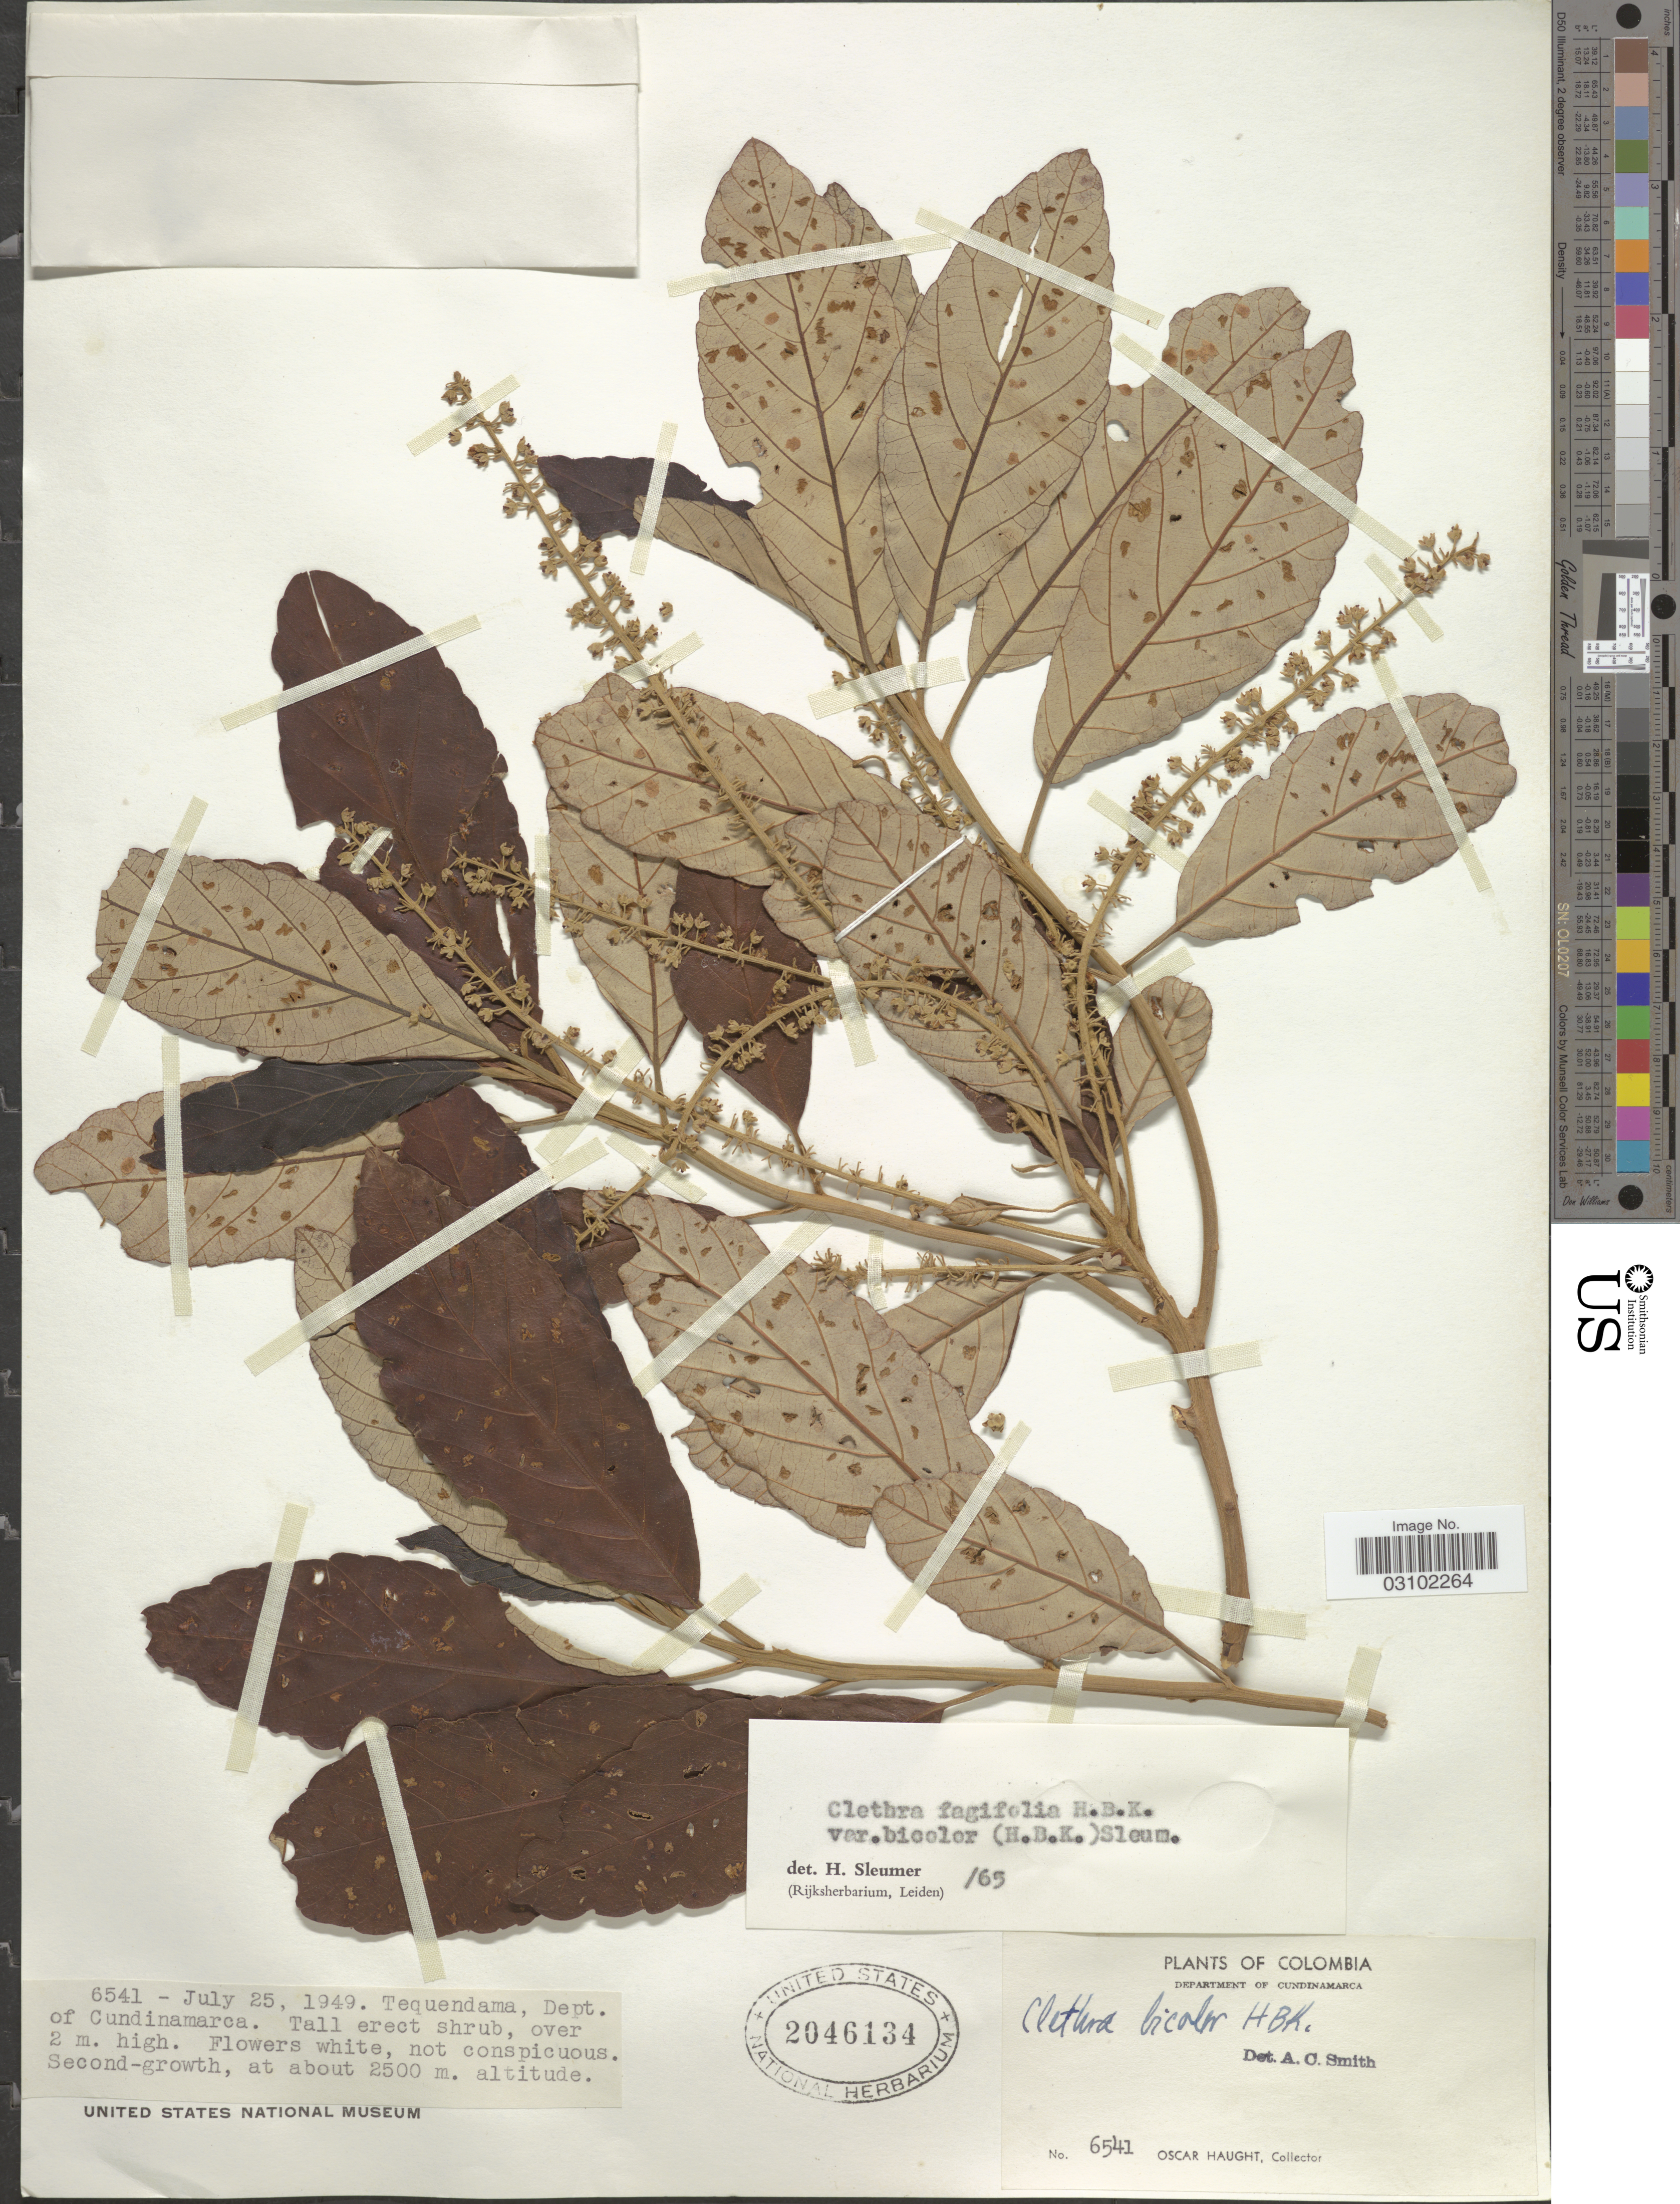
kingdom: Plantae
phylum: Tracheophyta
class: Magnoliopsida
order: Ericales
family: Clethraceae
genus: Clethra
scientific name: Clethra fagifolia var. bicolor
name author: Kunth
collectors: O. L. Haught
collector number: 6541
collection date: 1949-07-25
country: Colombia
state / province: Cundinamarca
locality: Tequendama, Department Cundinamarca.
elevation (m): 2500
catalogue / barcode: US 2046134